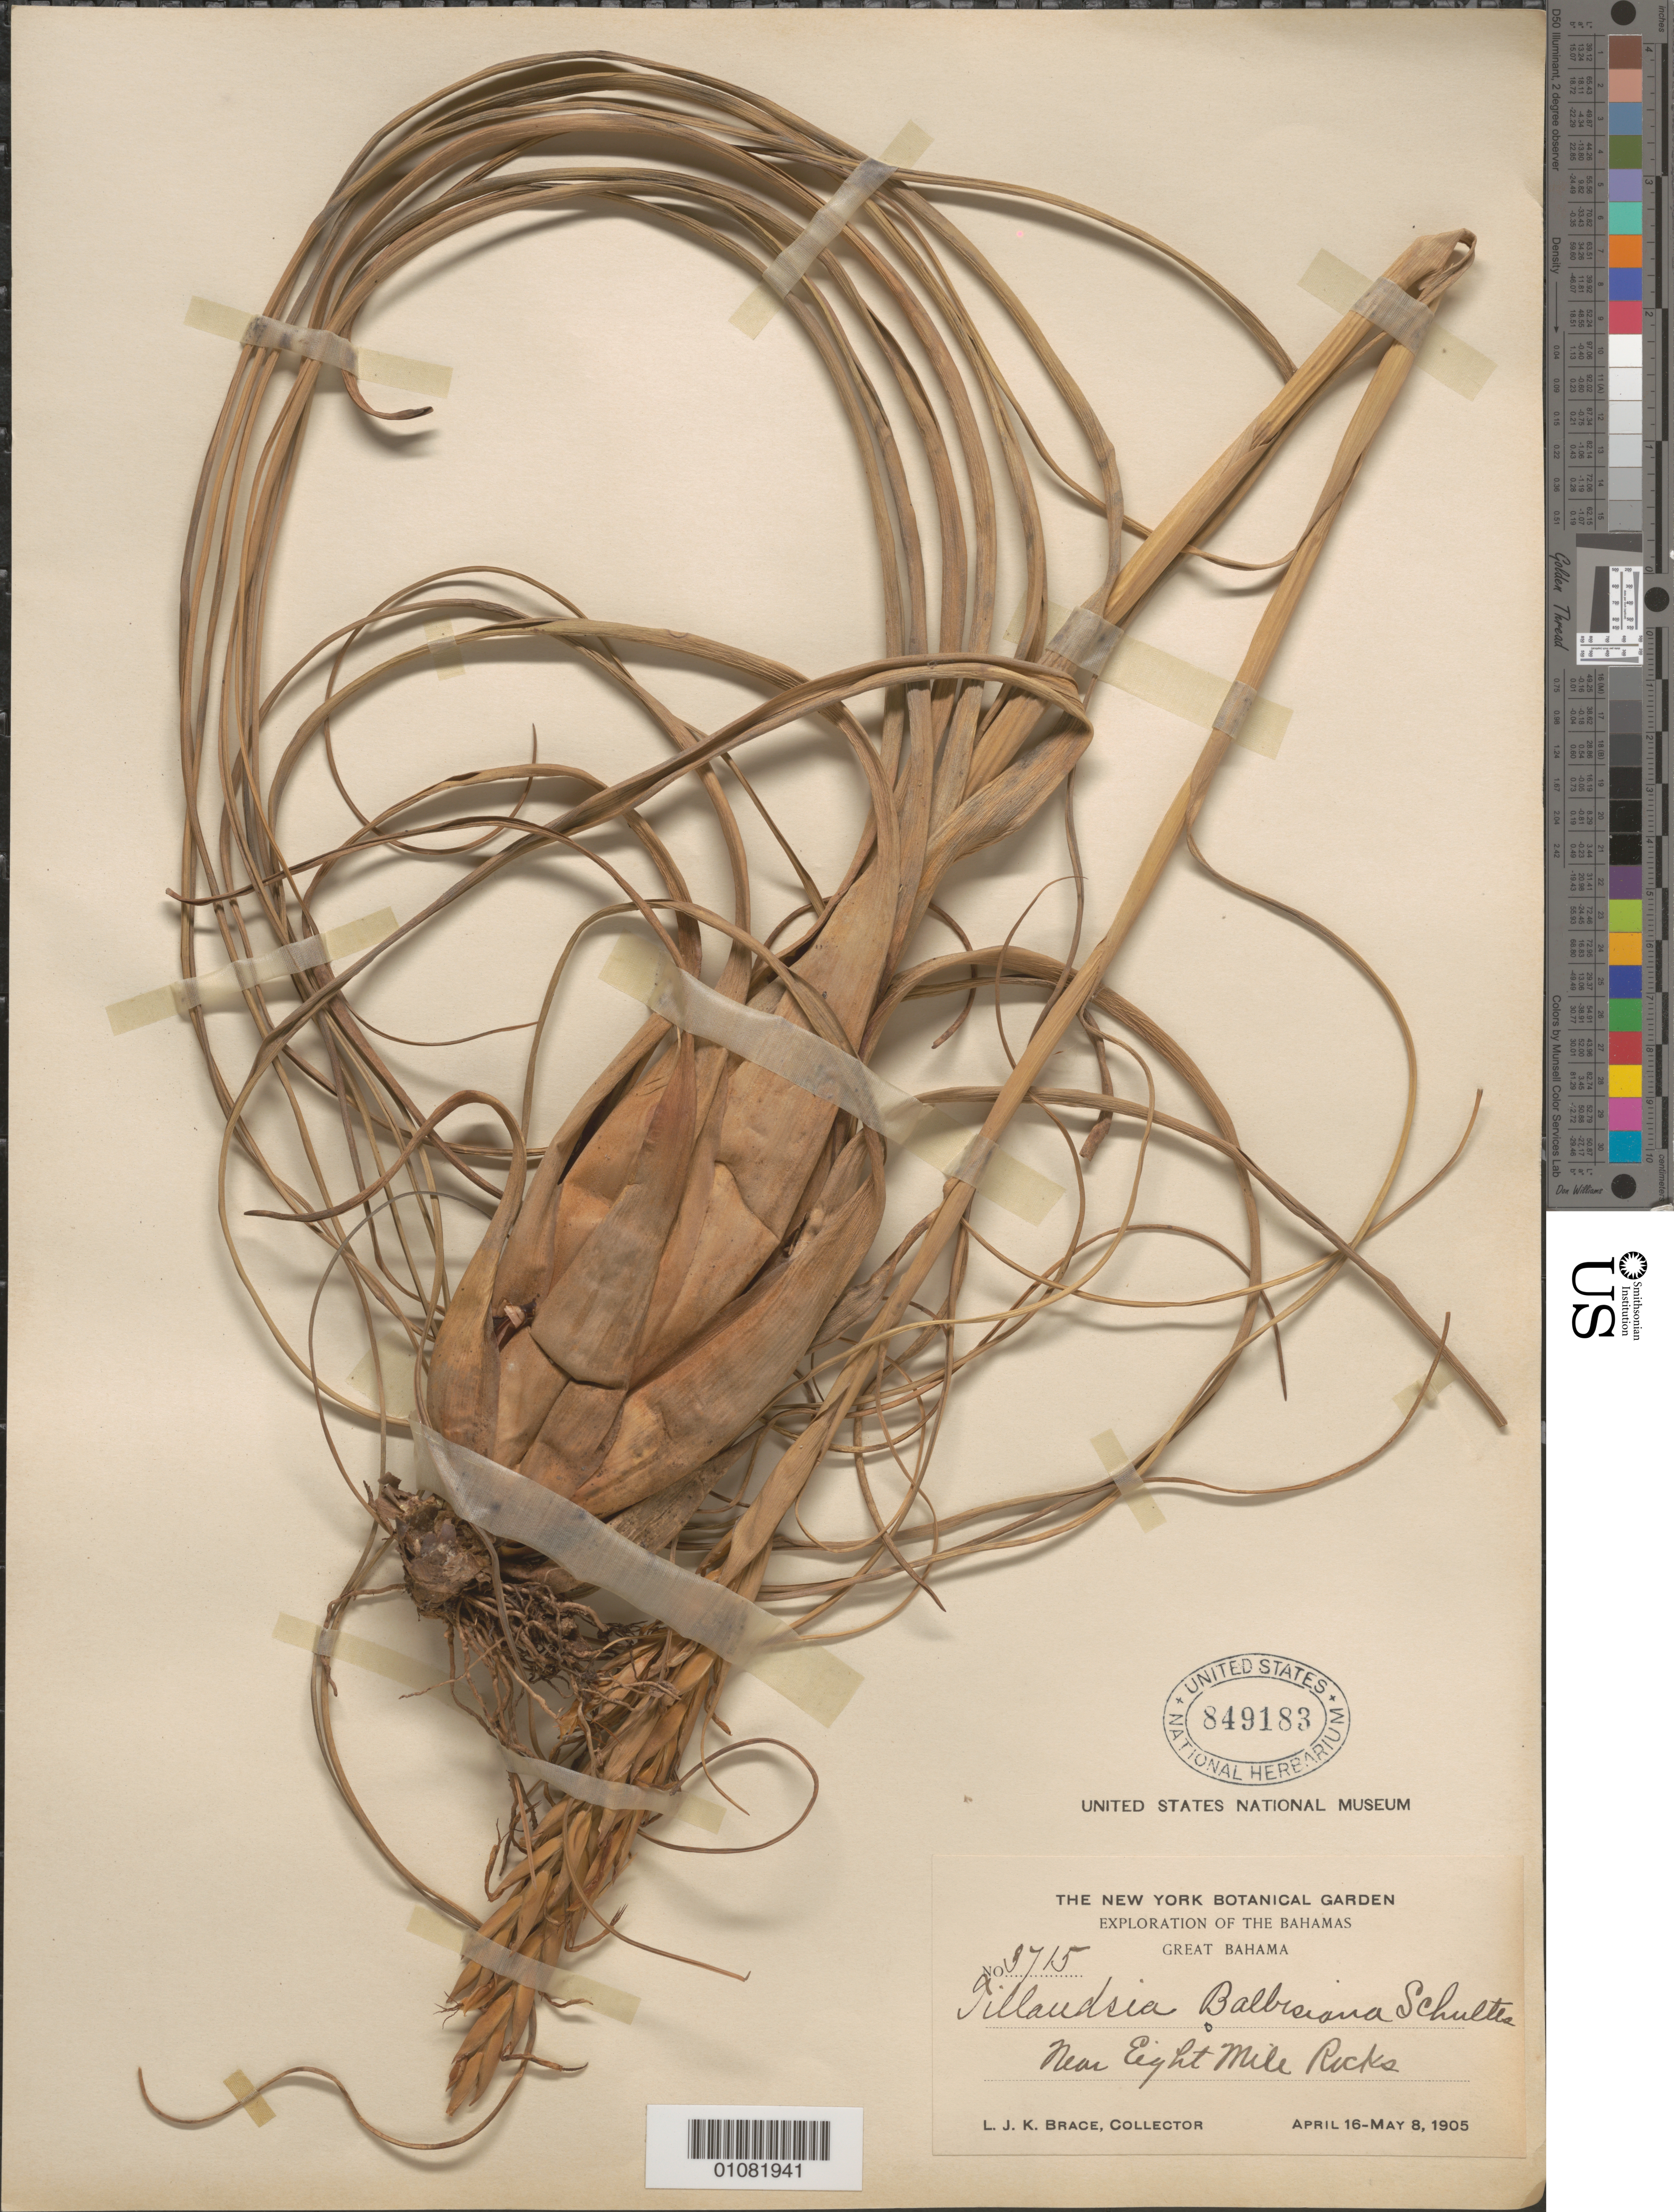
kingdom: Plantae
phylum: Tracheophyta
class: Liliopsida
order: Poales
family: Bromeliaceae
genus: Tillandsia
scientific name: Tillandsia balbisiana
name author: Schult. f.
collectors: L. J. K. Brace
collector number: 3715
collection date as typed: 16 Apr 1905 to 08 May 1905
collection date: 1905-04-16/1905-05-08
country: Bahamas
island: Great Bahama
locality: Near Eight Mile Rocks.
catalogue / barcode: US 849183